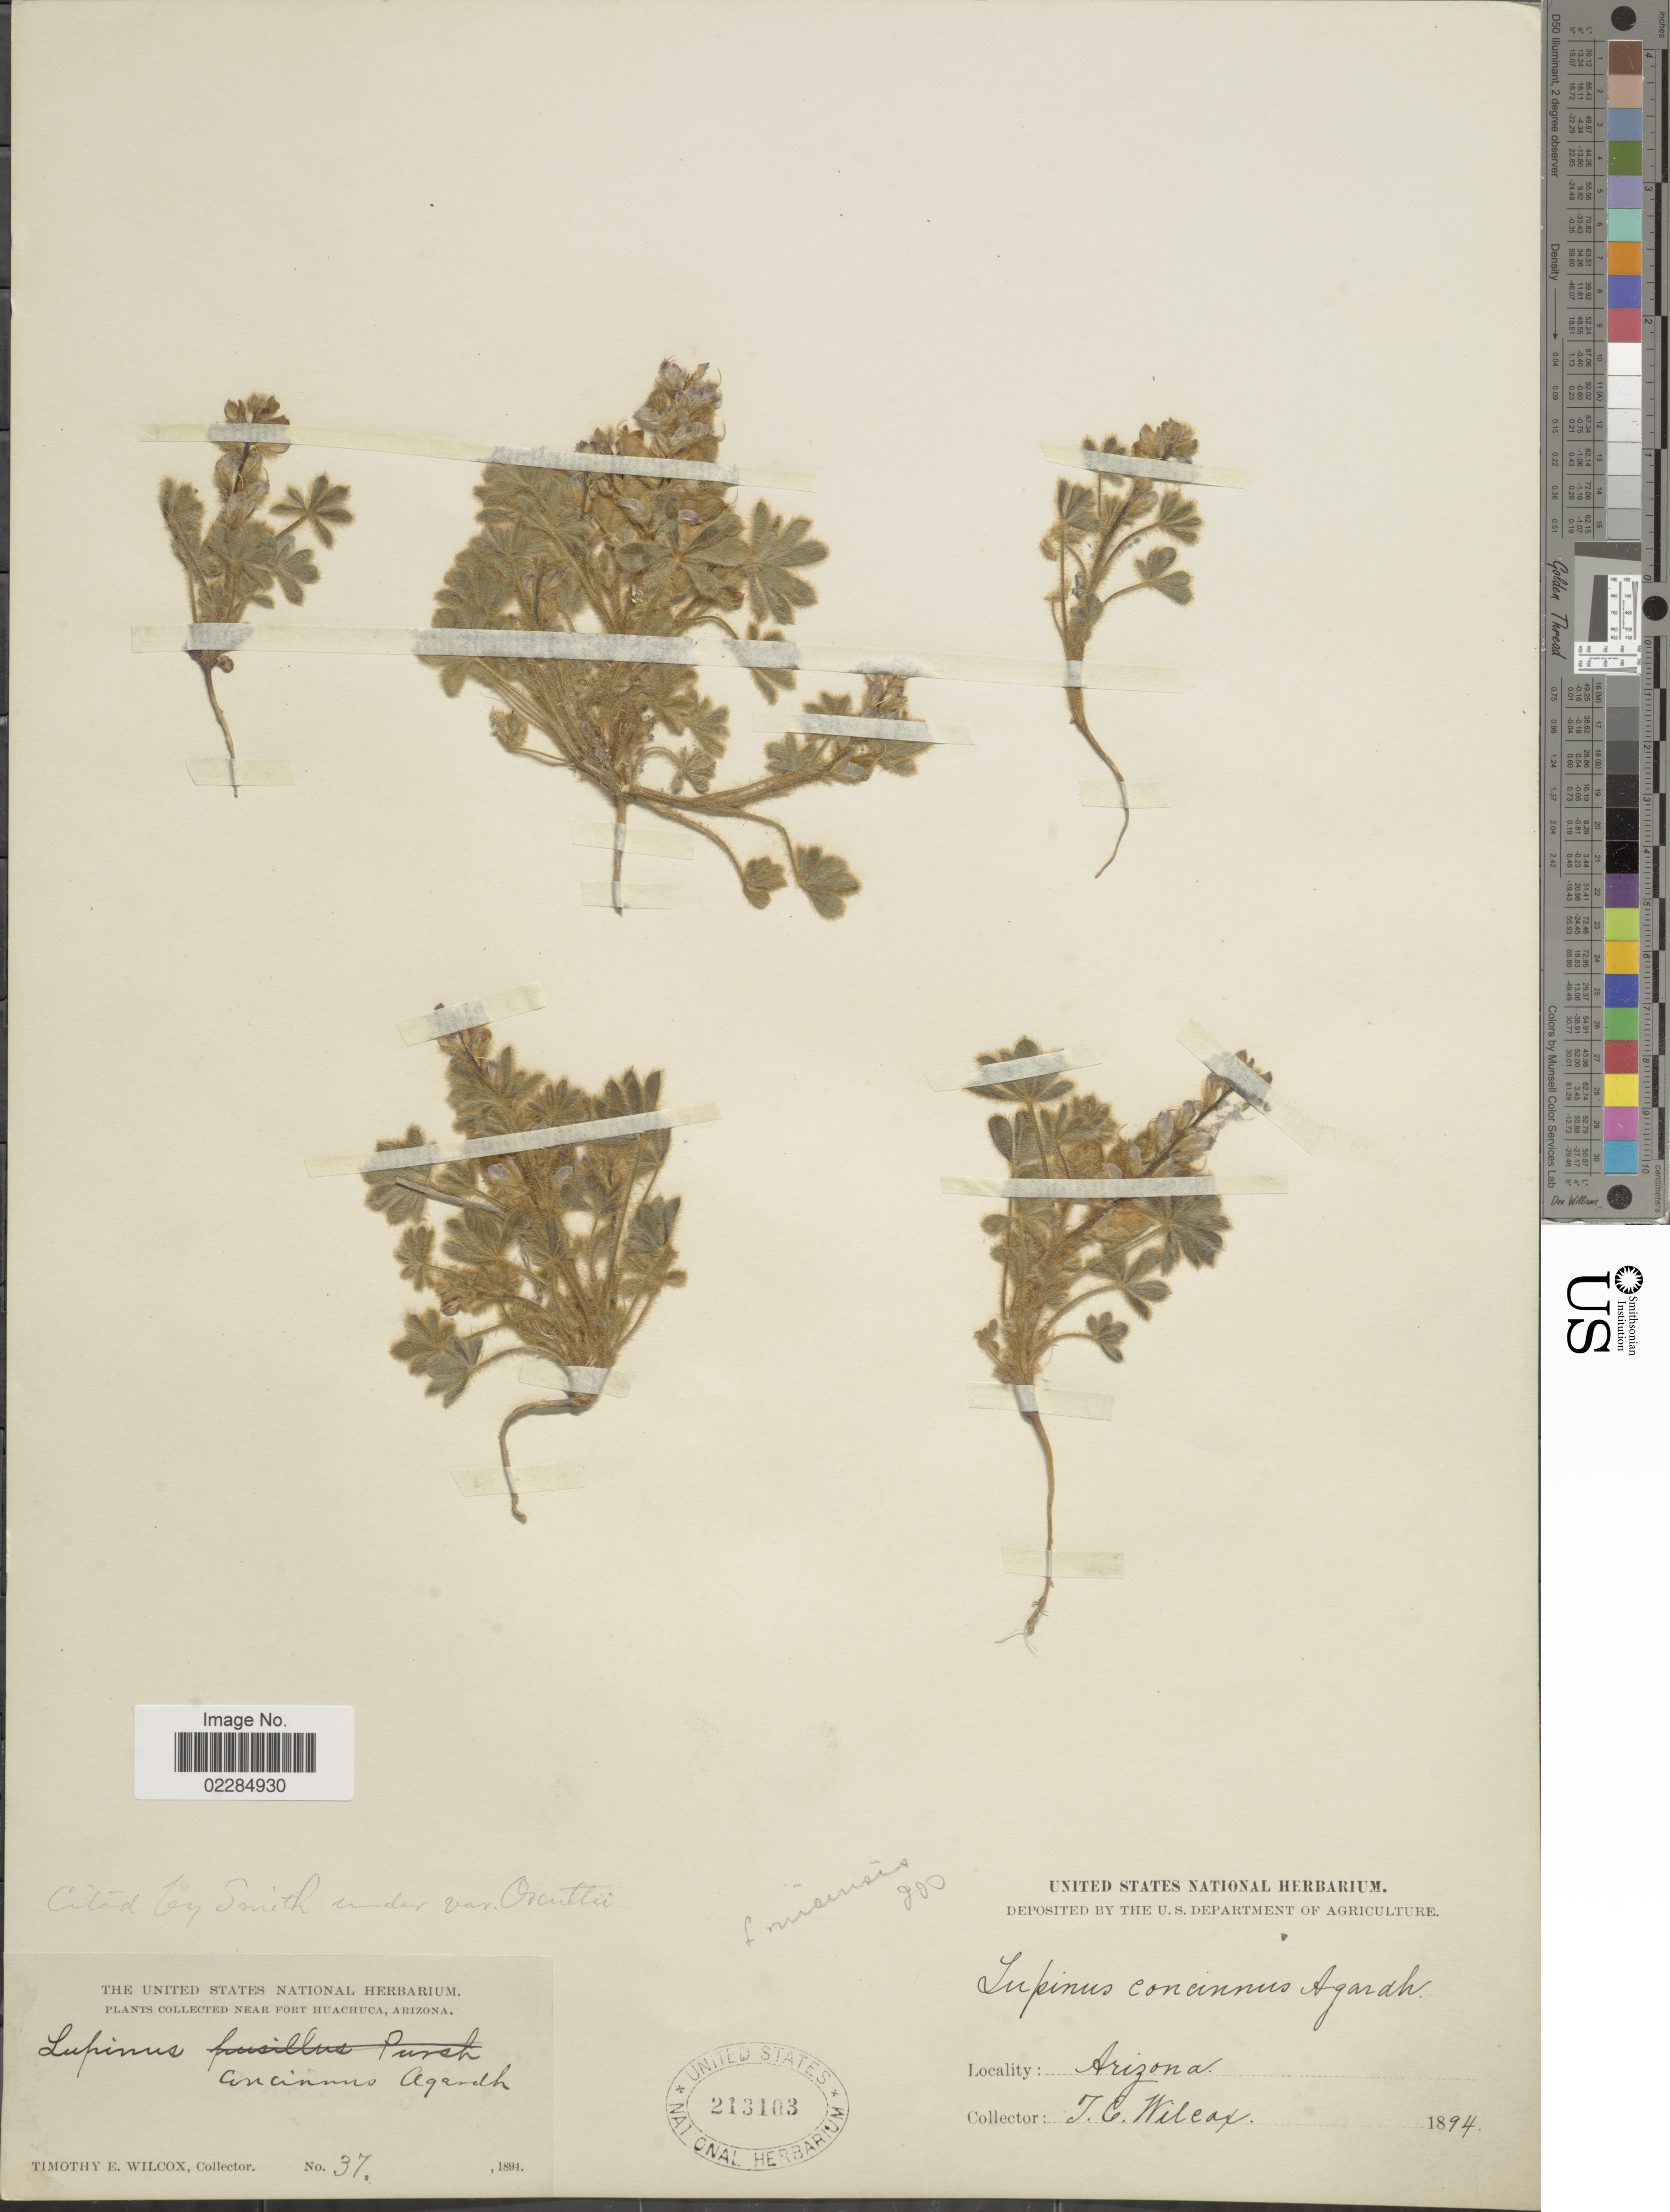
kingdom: Plantae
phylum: Tracheophyta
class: Magnoliopsida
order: Fabales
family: Fabaceae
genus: Lupinus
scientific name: Lupinus concinnus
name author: J. Agardh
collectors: T. E. Wilcox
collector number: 37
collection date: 1894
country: United States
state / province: Arizona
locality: Near Fort Huachuca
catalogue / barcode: US 213103